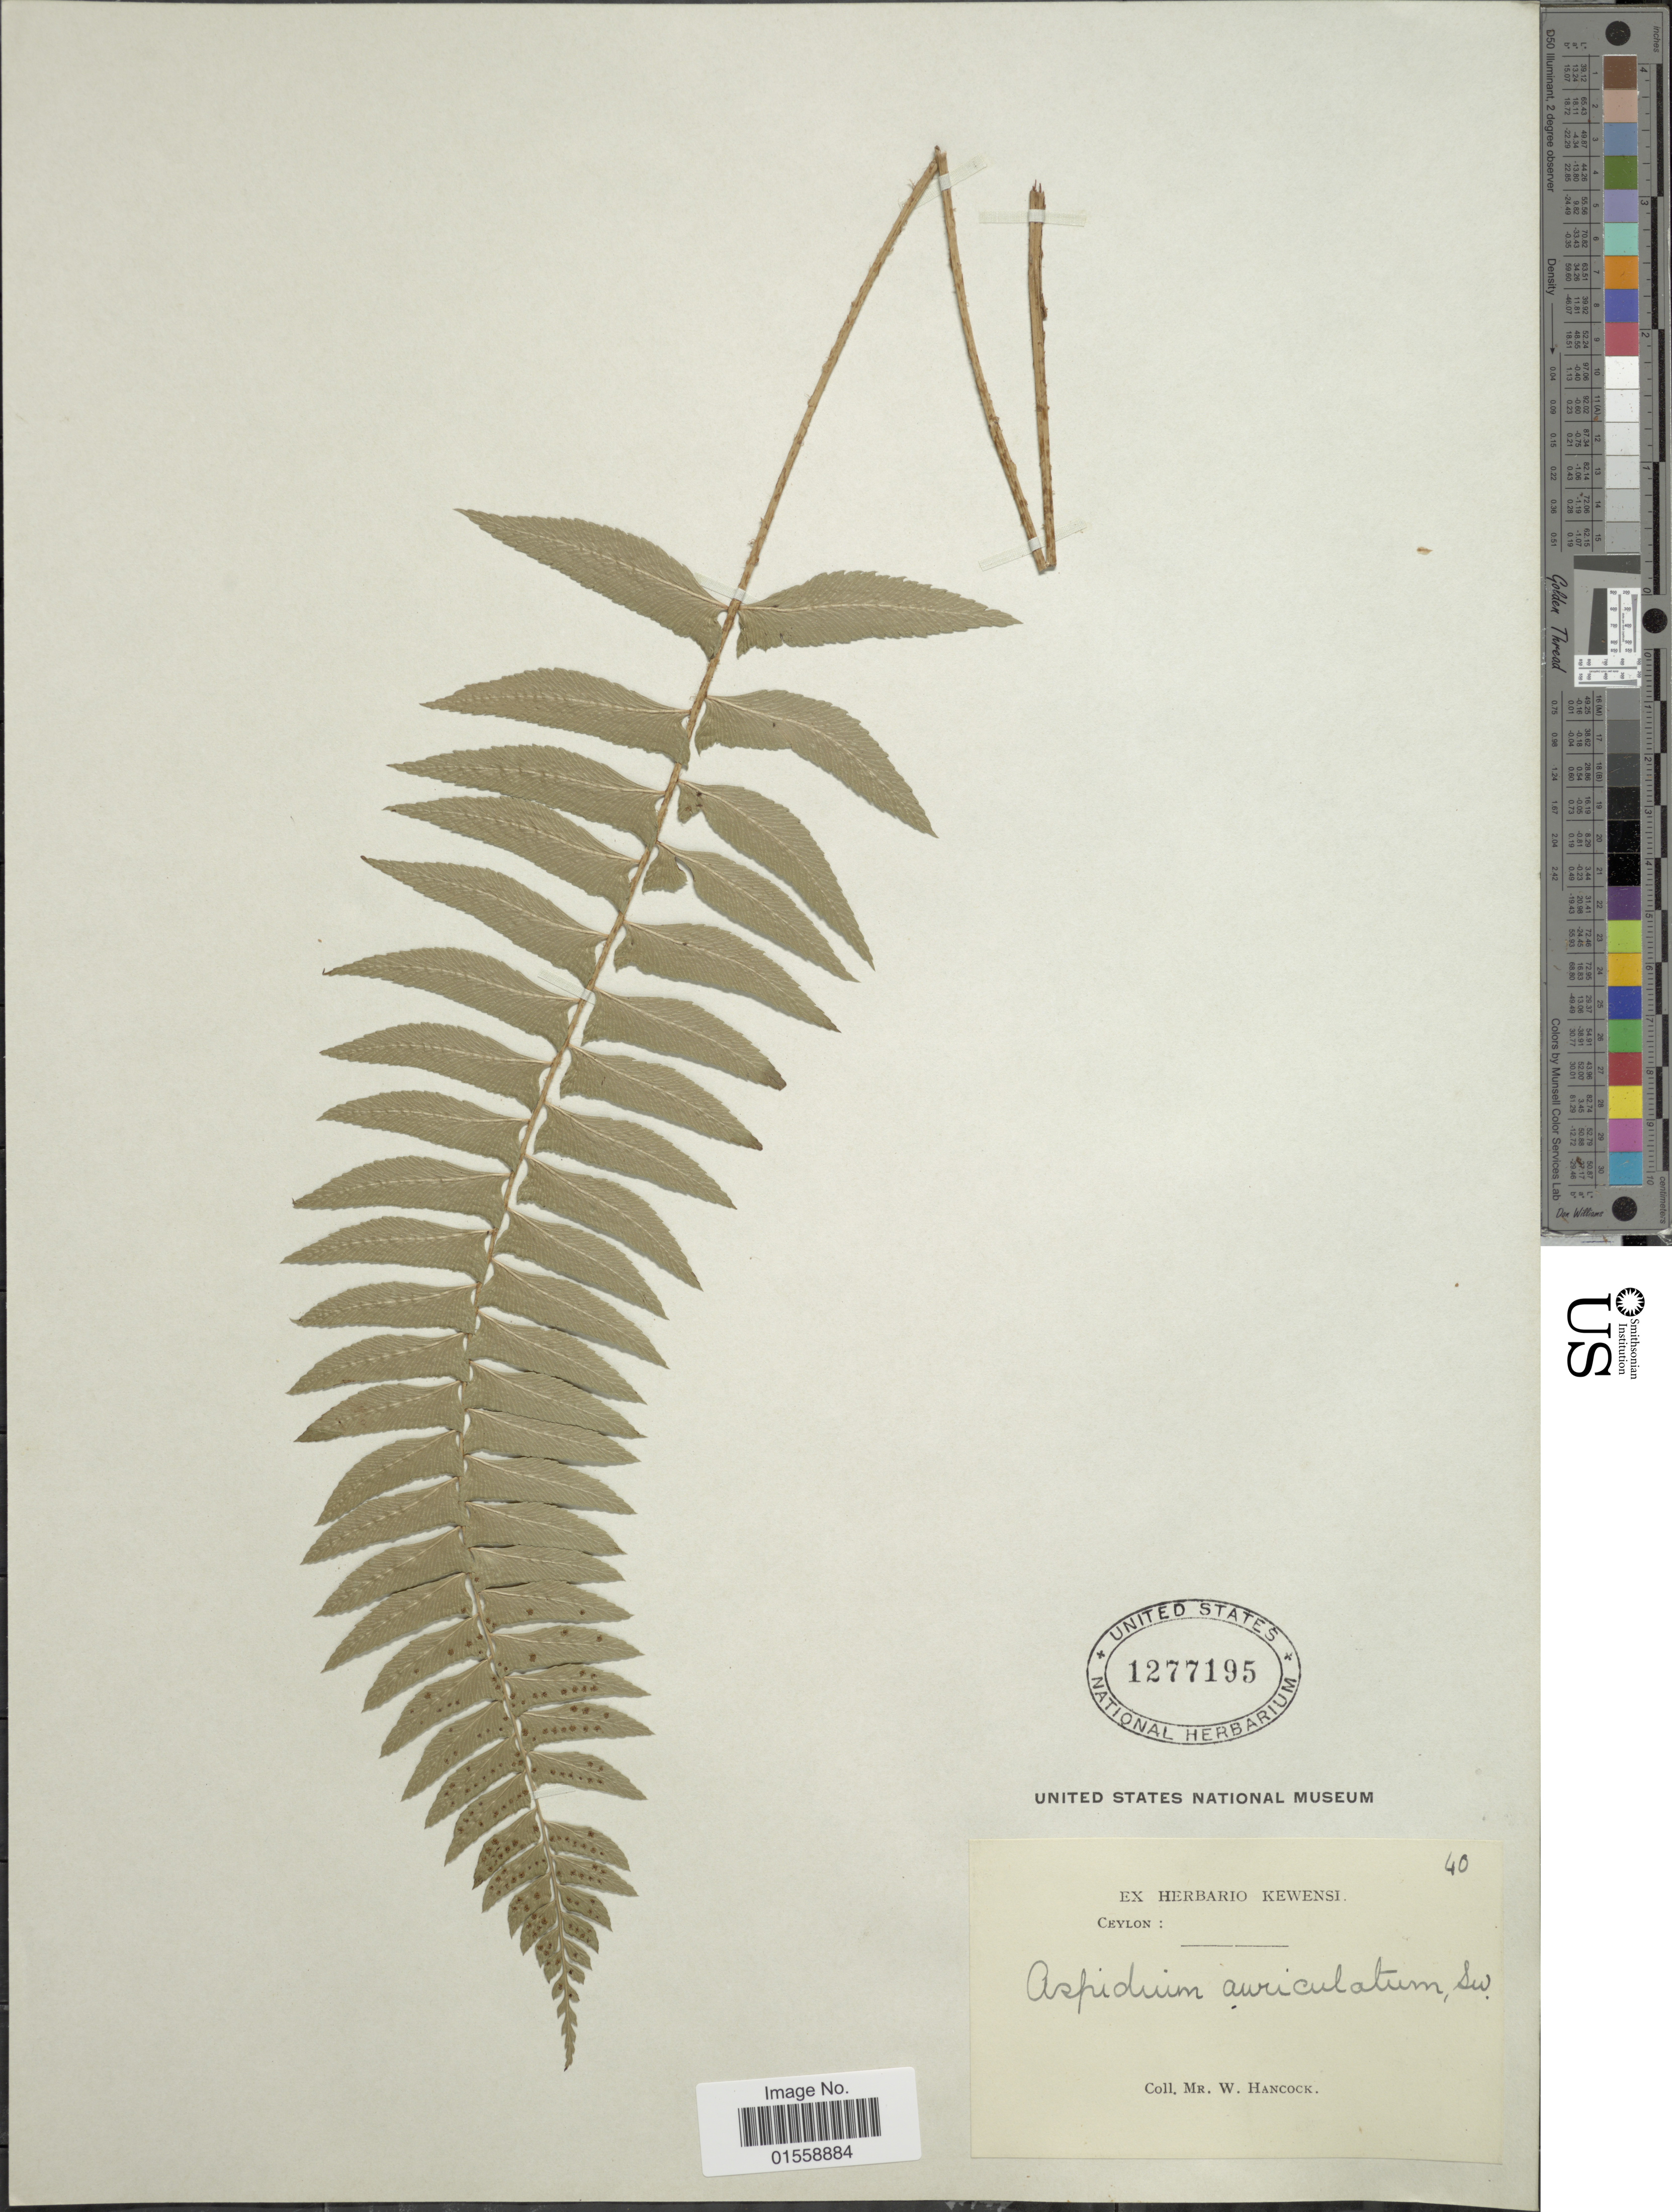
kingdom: Plantae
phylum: Tracheophyta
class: Polypodiopsida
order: Polypodiales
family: Dryopteridaceae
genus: Polystichum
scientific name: Polystichum auriculatum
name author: (L.) C. Presl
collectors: W. Hancock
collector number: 40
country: Sri Lanka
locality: Ceylon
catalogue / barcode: US 1277195